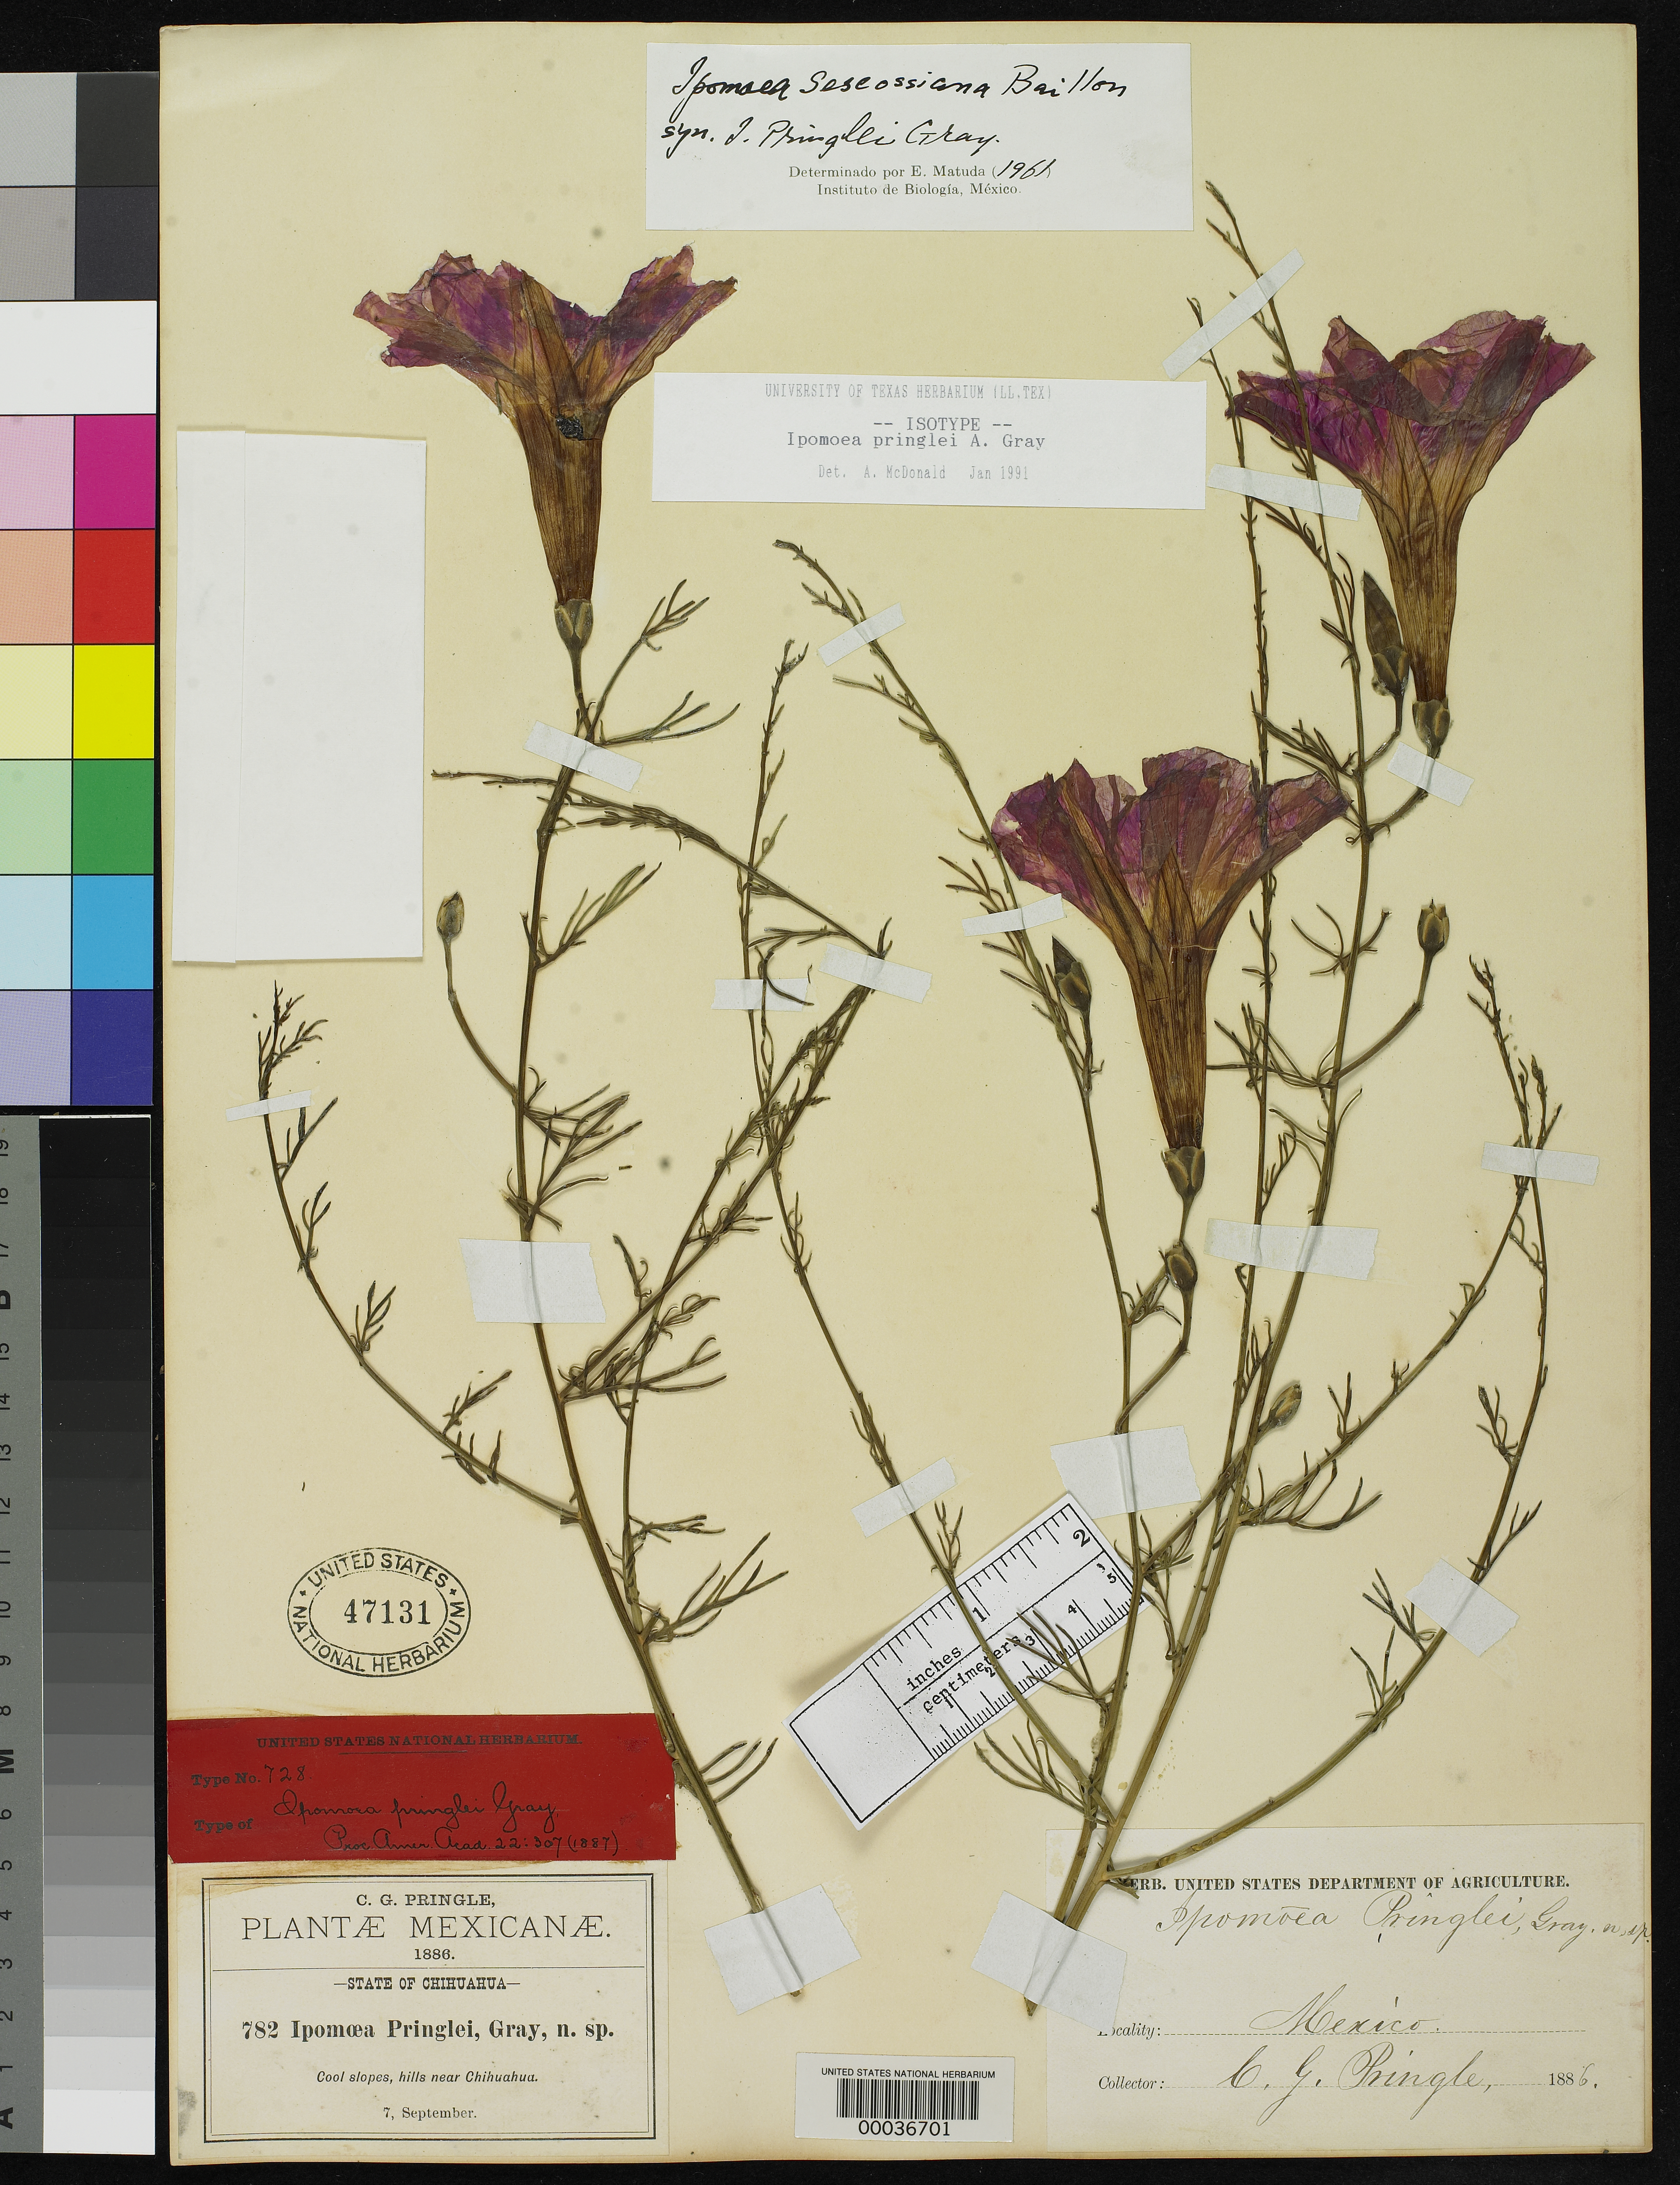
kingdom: Plantae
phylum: Tracheophyta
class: Magnoliopsida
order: Solanales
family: Convolvulaceae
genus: Ipomoea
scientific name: Ipomoea pringlei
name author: A. Gray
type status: Isotype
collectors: C. G. Pringle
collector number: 782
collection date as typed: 07 Sep 1886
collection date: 1886-09-07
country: Mexico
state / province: Chihuahua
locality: Santa Eulalia and Mapula Mts., near Chihuahua.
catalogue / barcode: US 47131